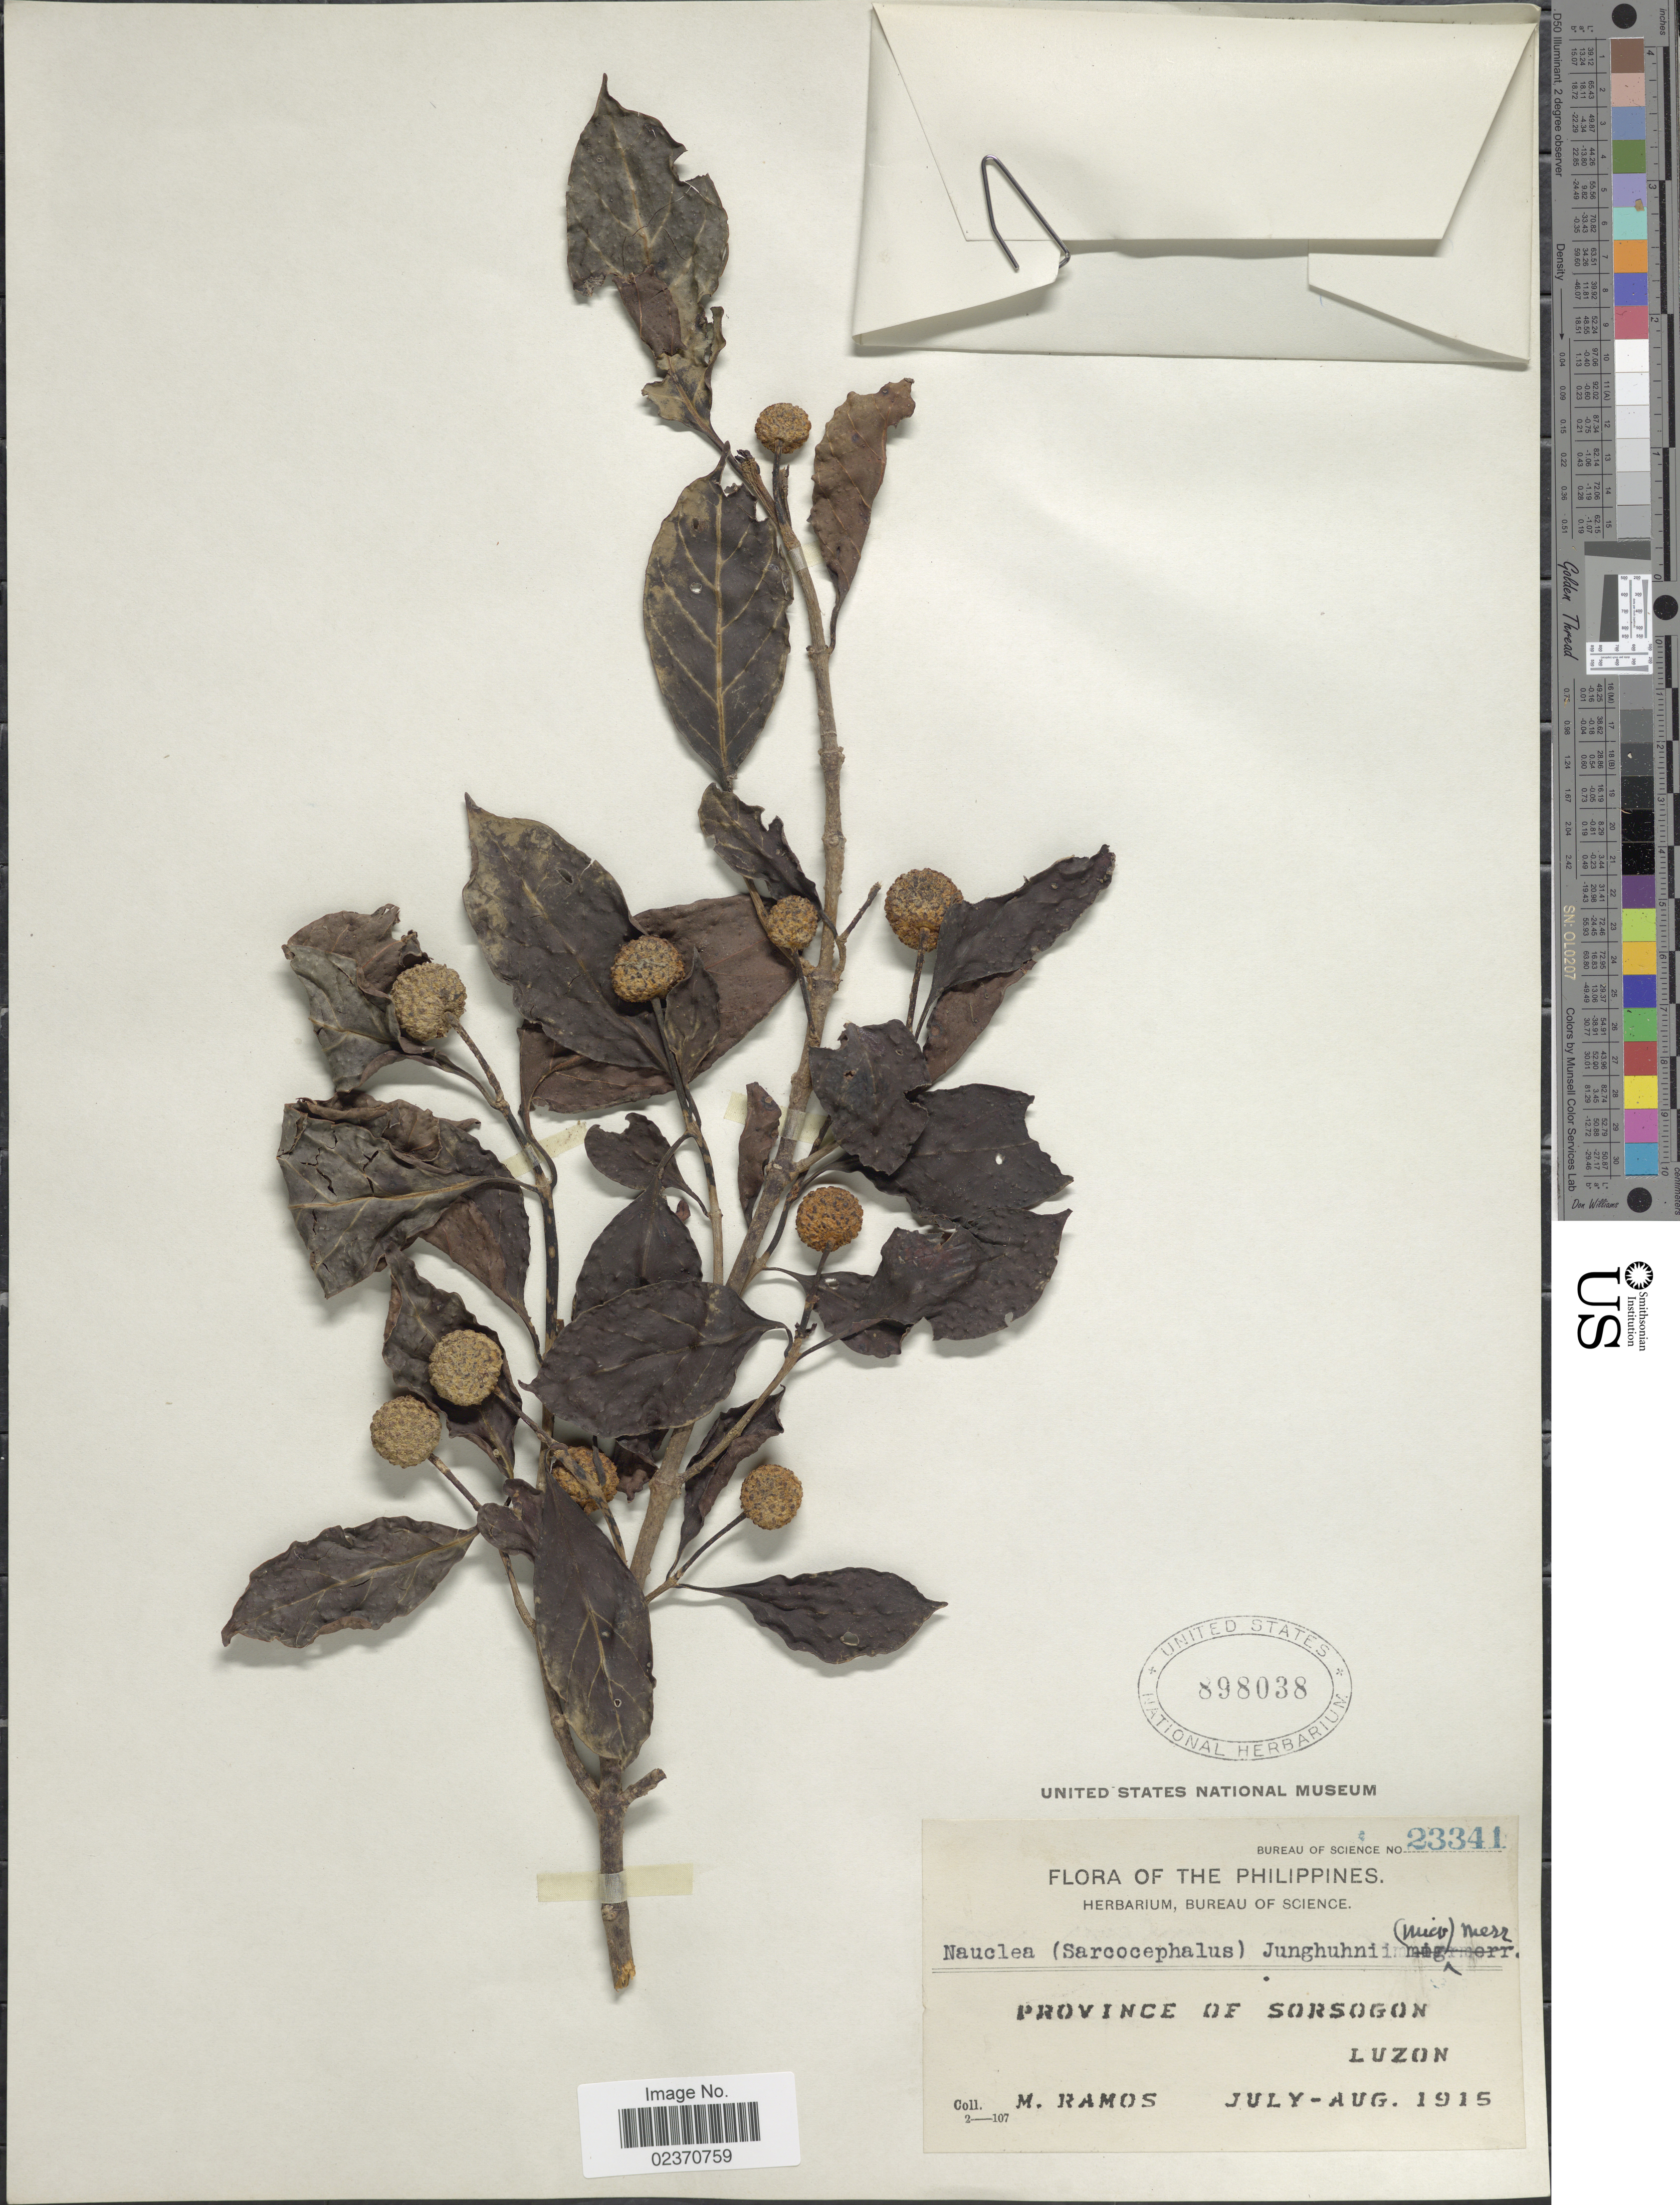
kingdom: Plantae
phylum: Tracheophyta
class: Magnoliopsida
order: Gentianales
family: Rubiaceae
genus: Nauclea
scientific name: Nauclea junghuhnii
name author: (Miq.) Merr.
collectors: M. Ramos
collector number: Bureau of Science 23341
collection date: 1915-07/1915-08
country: Philippines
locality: Province of Sorsogon, Luzon.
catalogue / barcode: US 898038